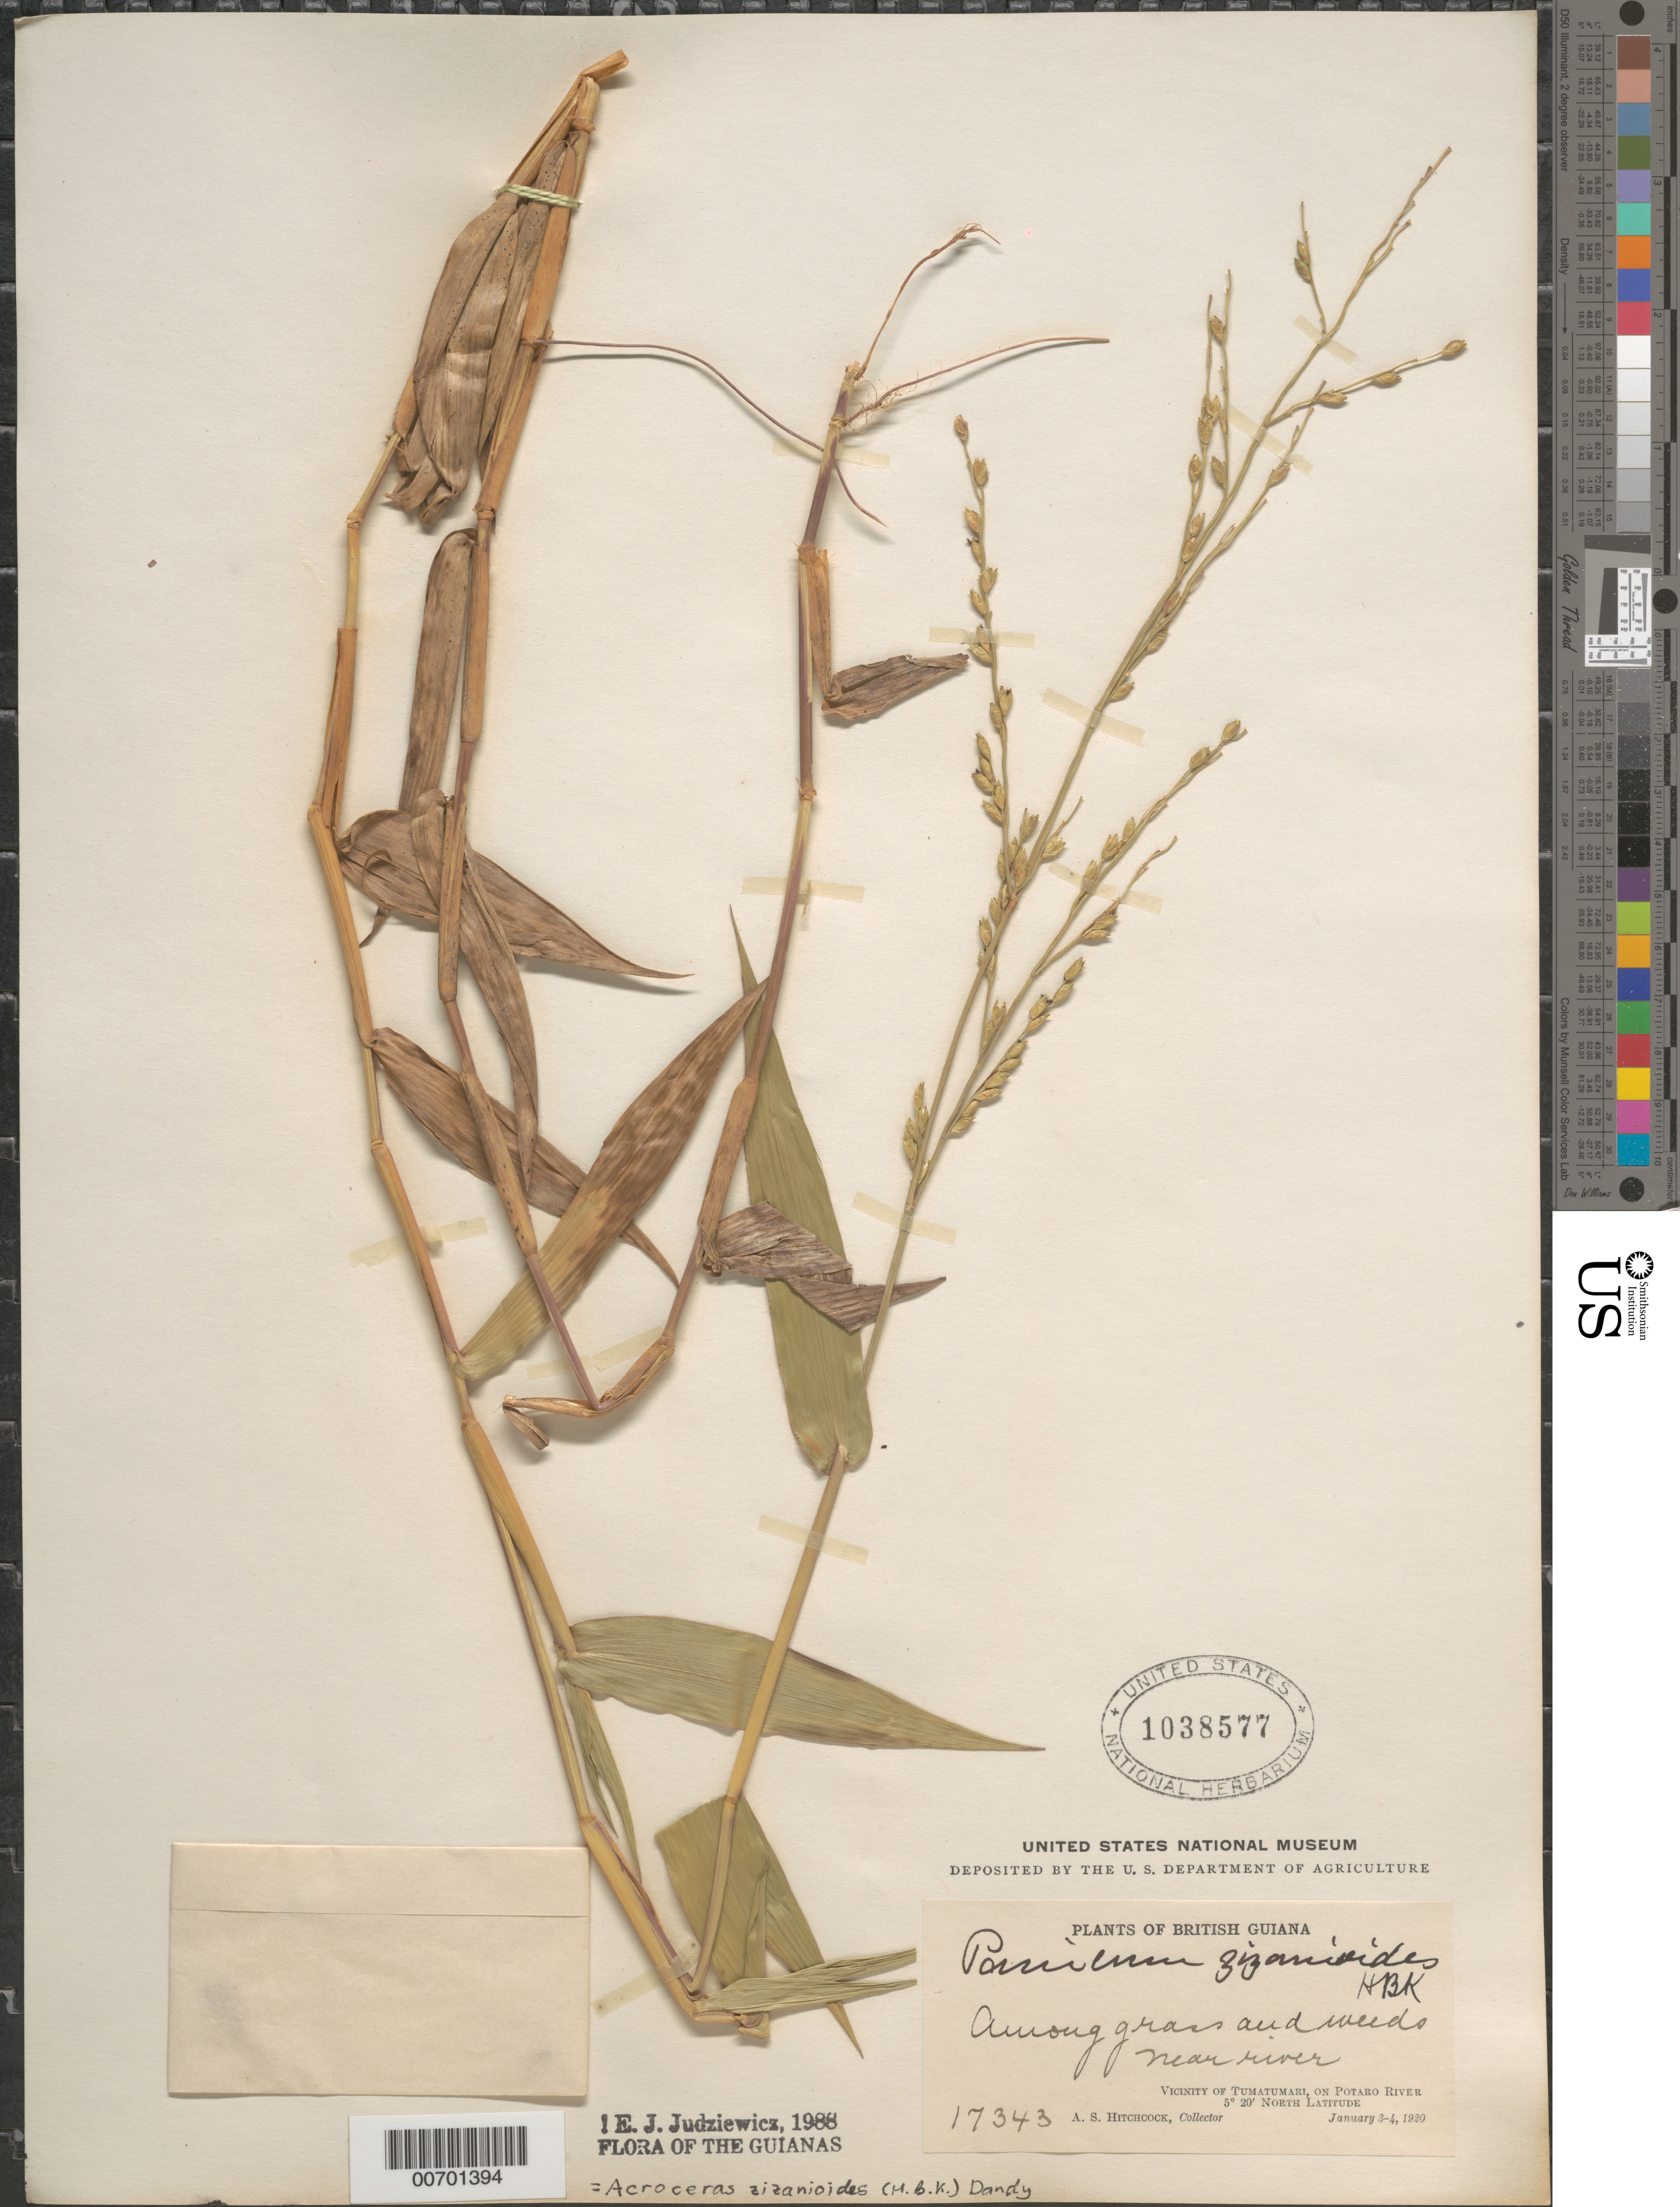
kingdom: Plantae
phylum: Tracheophyta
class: Liliopsida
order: Poales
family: Poaceae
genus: Acroceras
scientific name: Acroceras zizanioides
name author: (Kunth) Dandy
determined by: Judziewicz, E. J.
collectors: A. S. Hitchcock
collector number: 17343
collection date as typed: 3-Jan-20 to 5-Jan-20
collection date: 1920-01-03/1920-01-05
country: Guyana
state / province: Potaro-Siparuni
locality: Tumatumari Village, Potaro R.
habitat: Among grass and weeds near river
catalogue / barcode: US 1038577